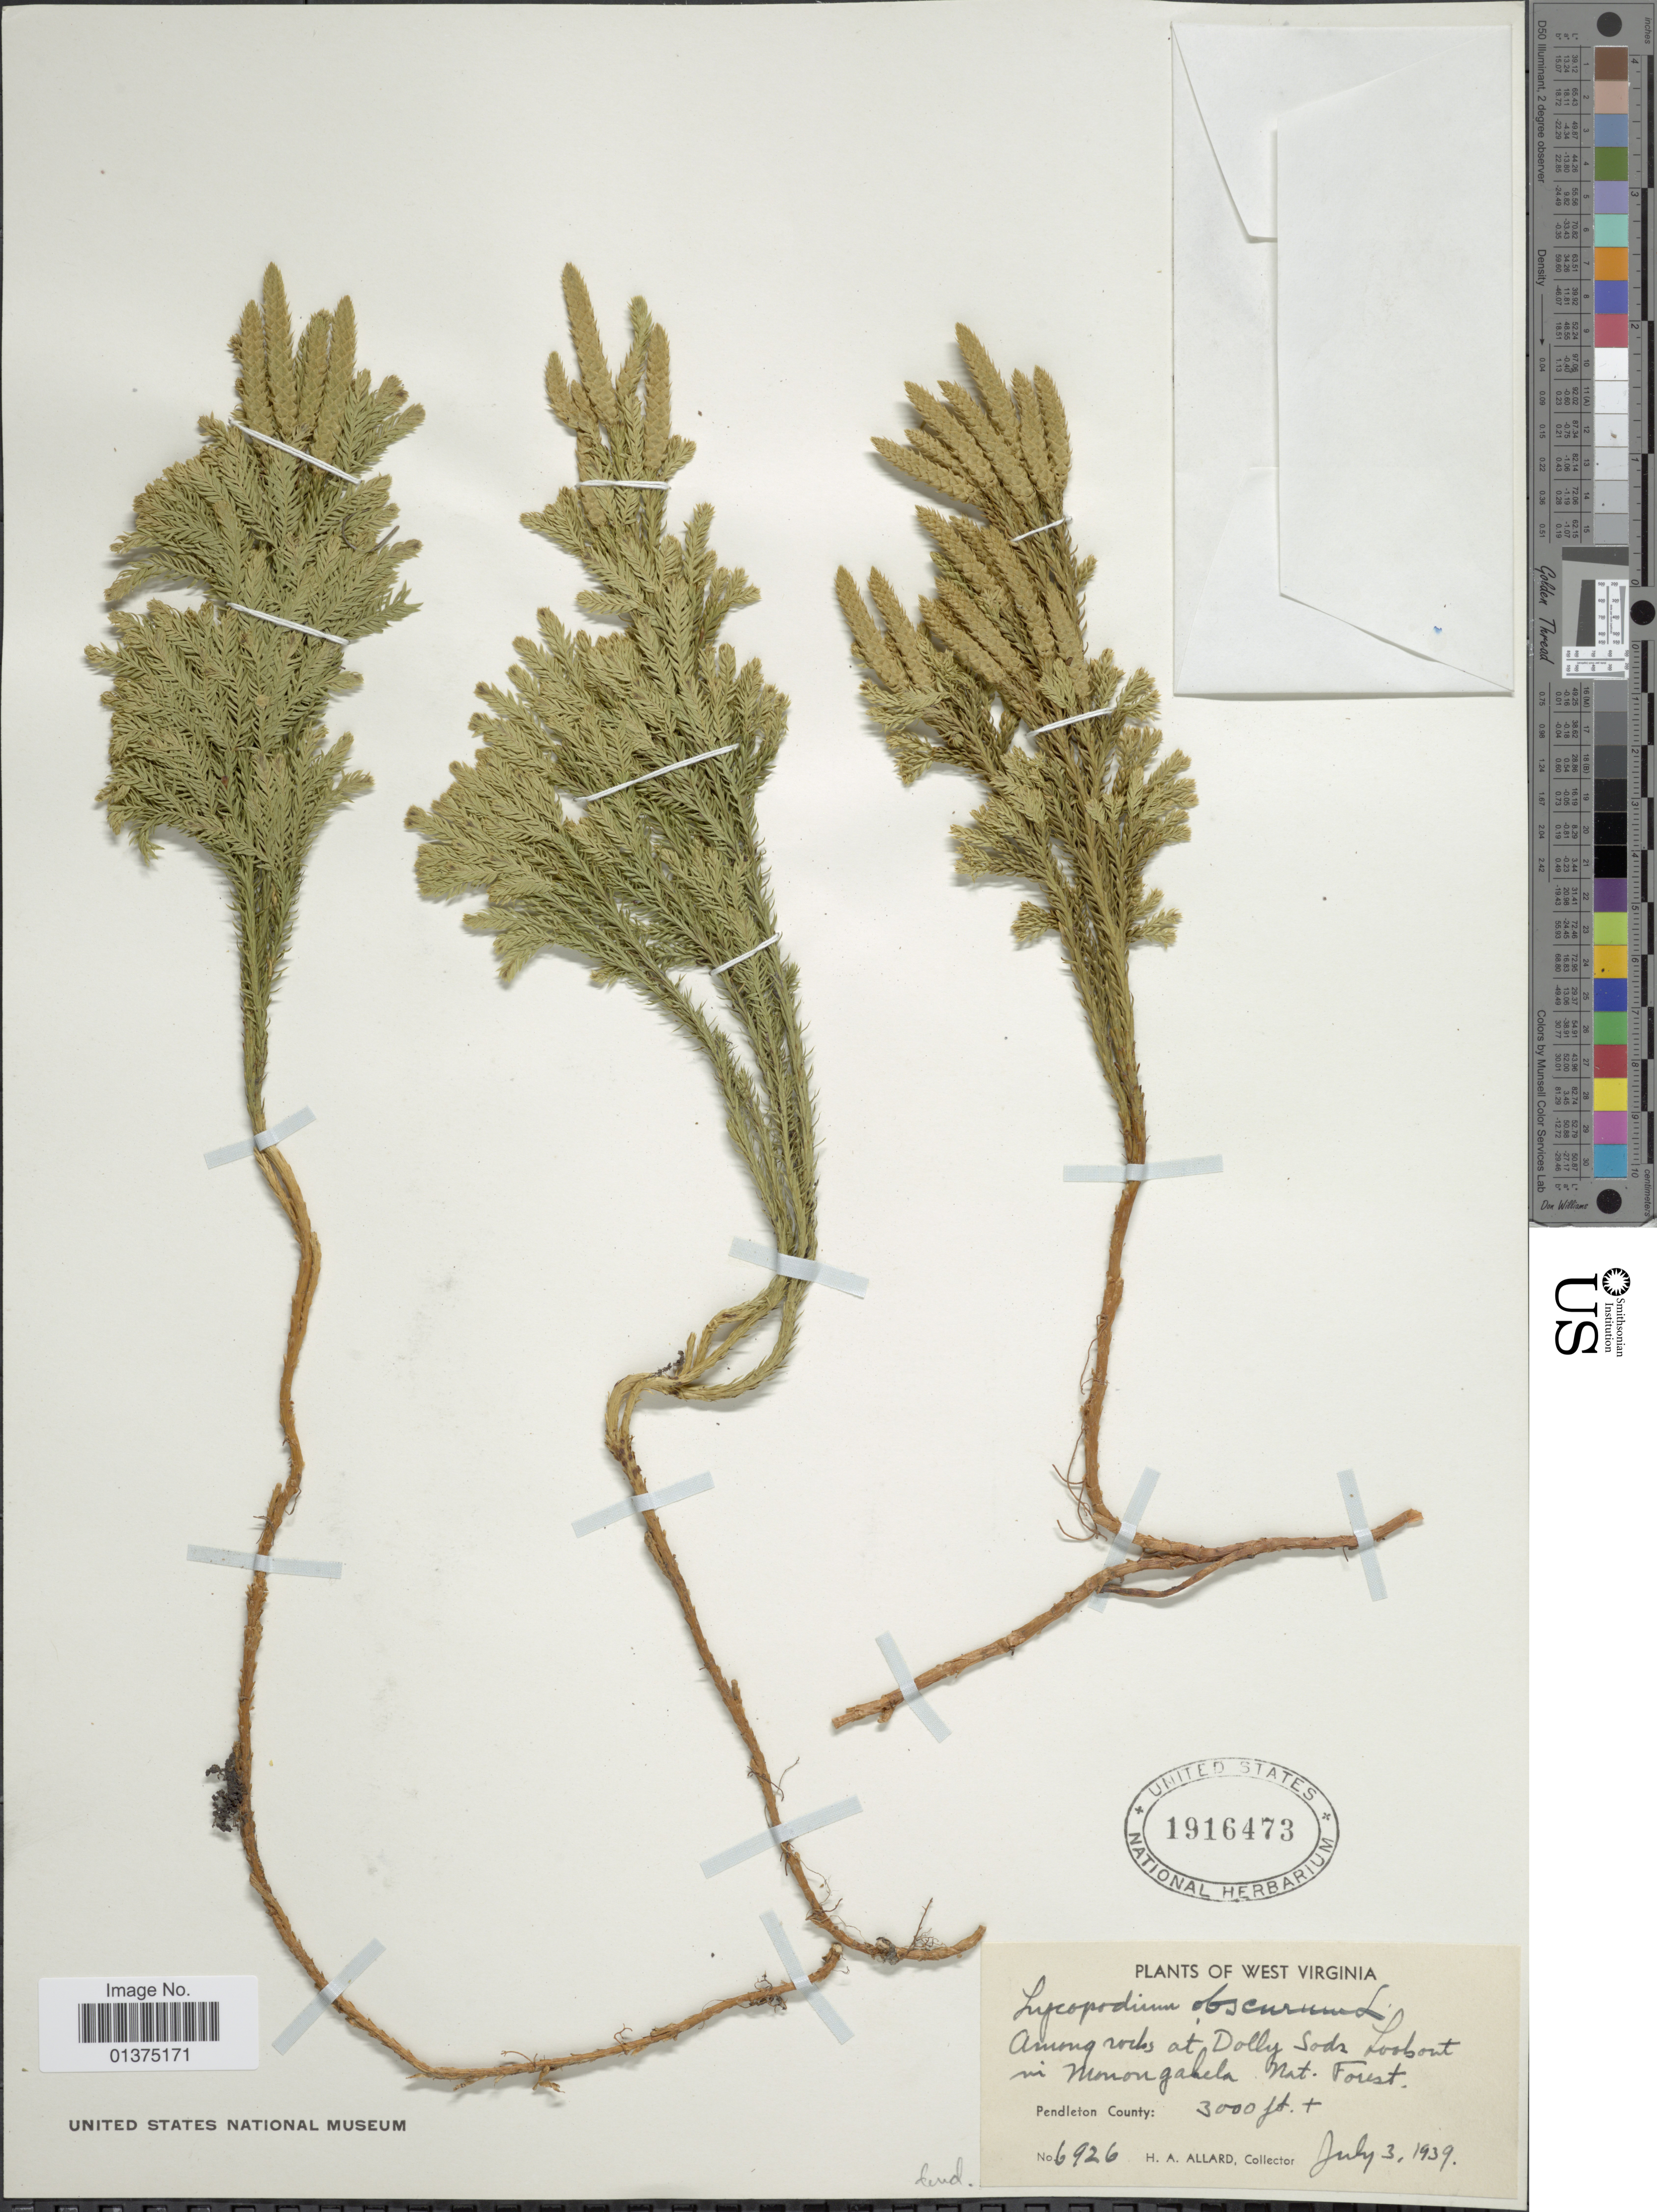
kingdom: Plantae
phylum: Tracheophyta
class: Lycopodiopsida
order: Lycopodiales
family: Lycopodiaceae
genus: Dendrolycopodium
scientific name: Dendrolycopodium dendroideum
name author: (Michx.) A. Haines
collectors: H. A. Allard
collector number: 6926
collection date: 1939-07-03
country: United States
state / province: West Virginia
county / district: Pendleton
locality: Among rocks at Dolly Sods Lookout in Monongahela Nat. Forest, Pendleton County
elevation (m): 914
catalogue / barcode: US 1916473